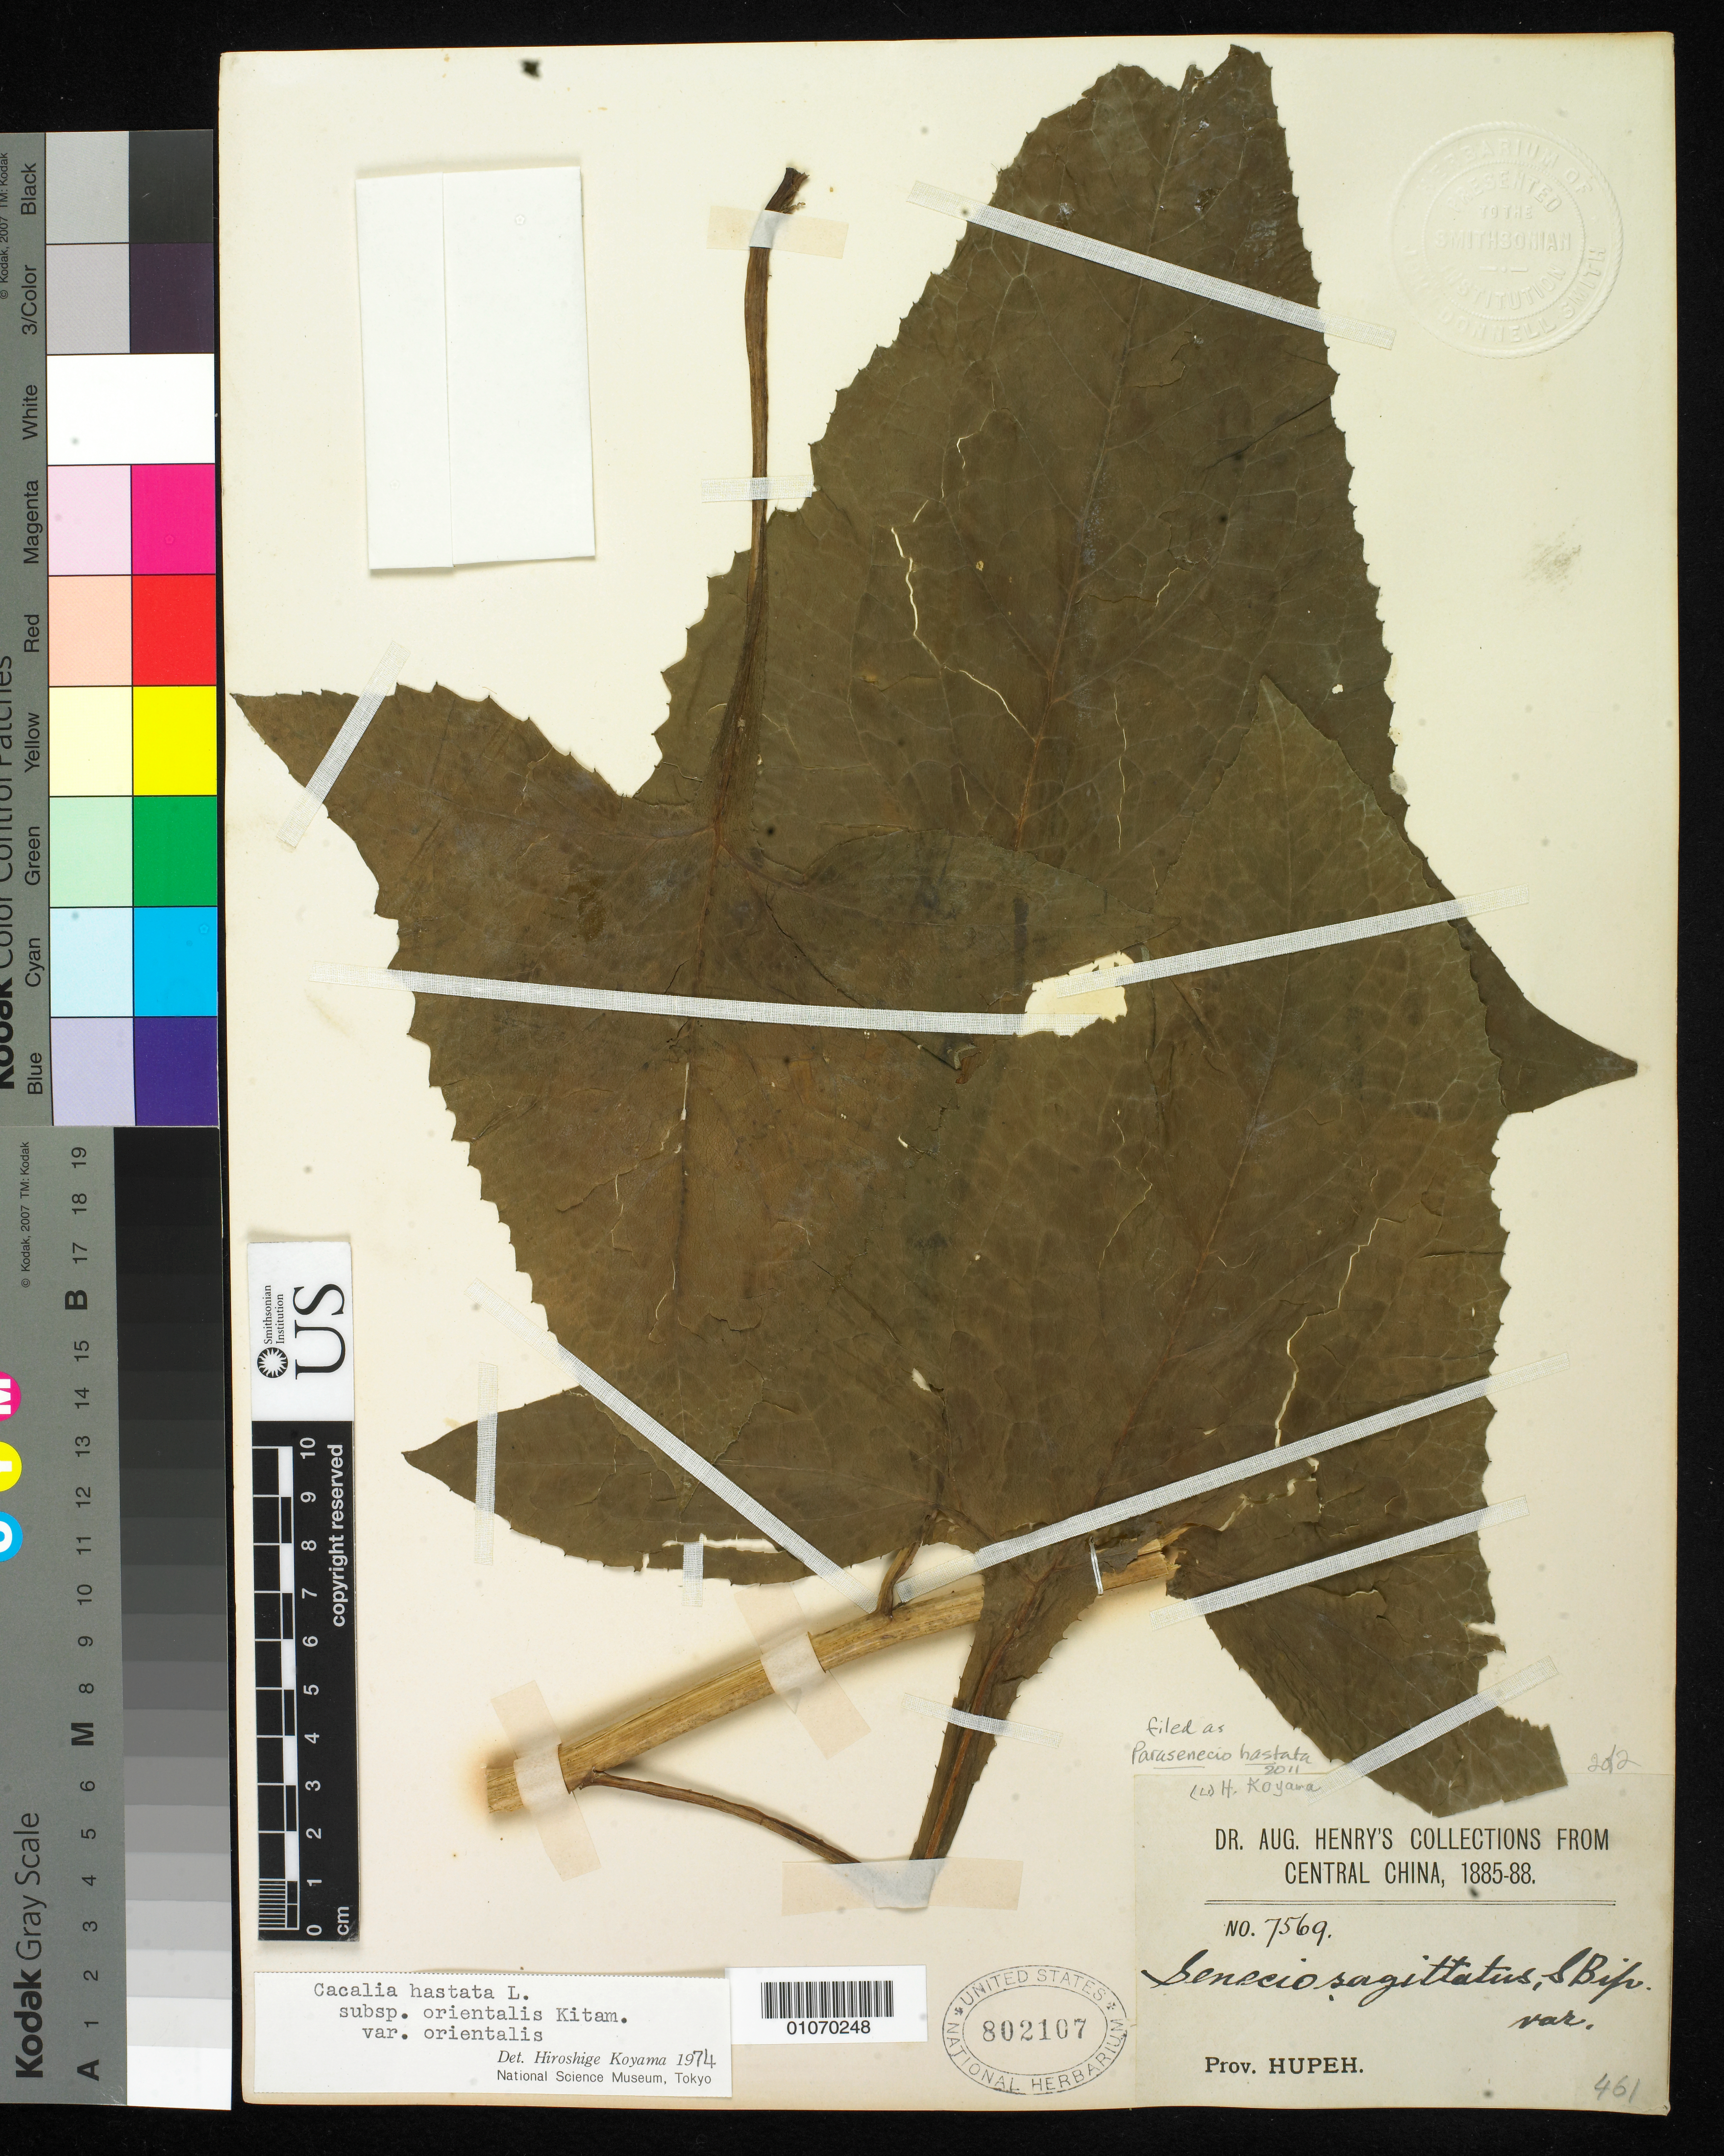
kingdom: Plantae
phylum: Tracheophyta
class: Magnoliopsida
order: Asterales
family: Asteraceae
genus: Parasenecio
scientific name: Parasenecio hastatus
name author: (L.) H. Koyama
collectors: A. Henry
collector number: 7569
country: China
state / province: Hubei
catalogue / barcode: US 802107